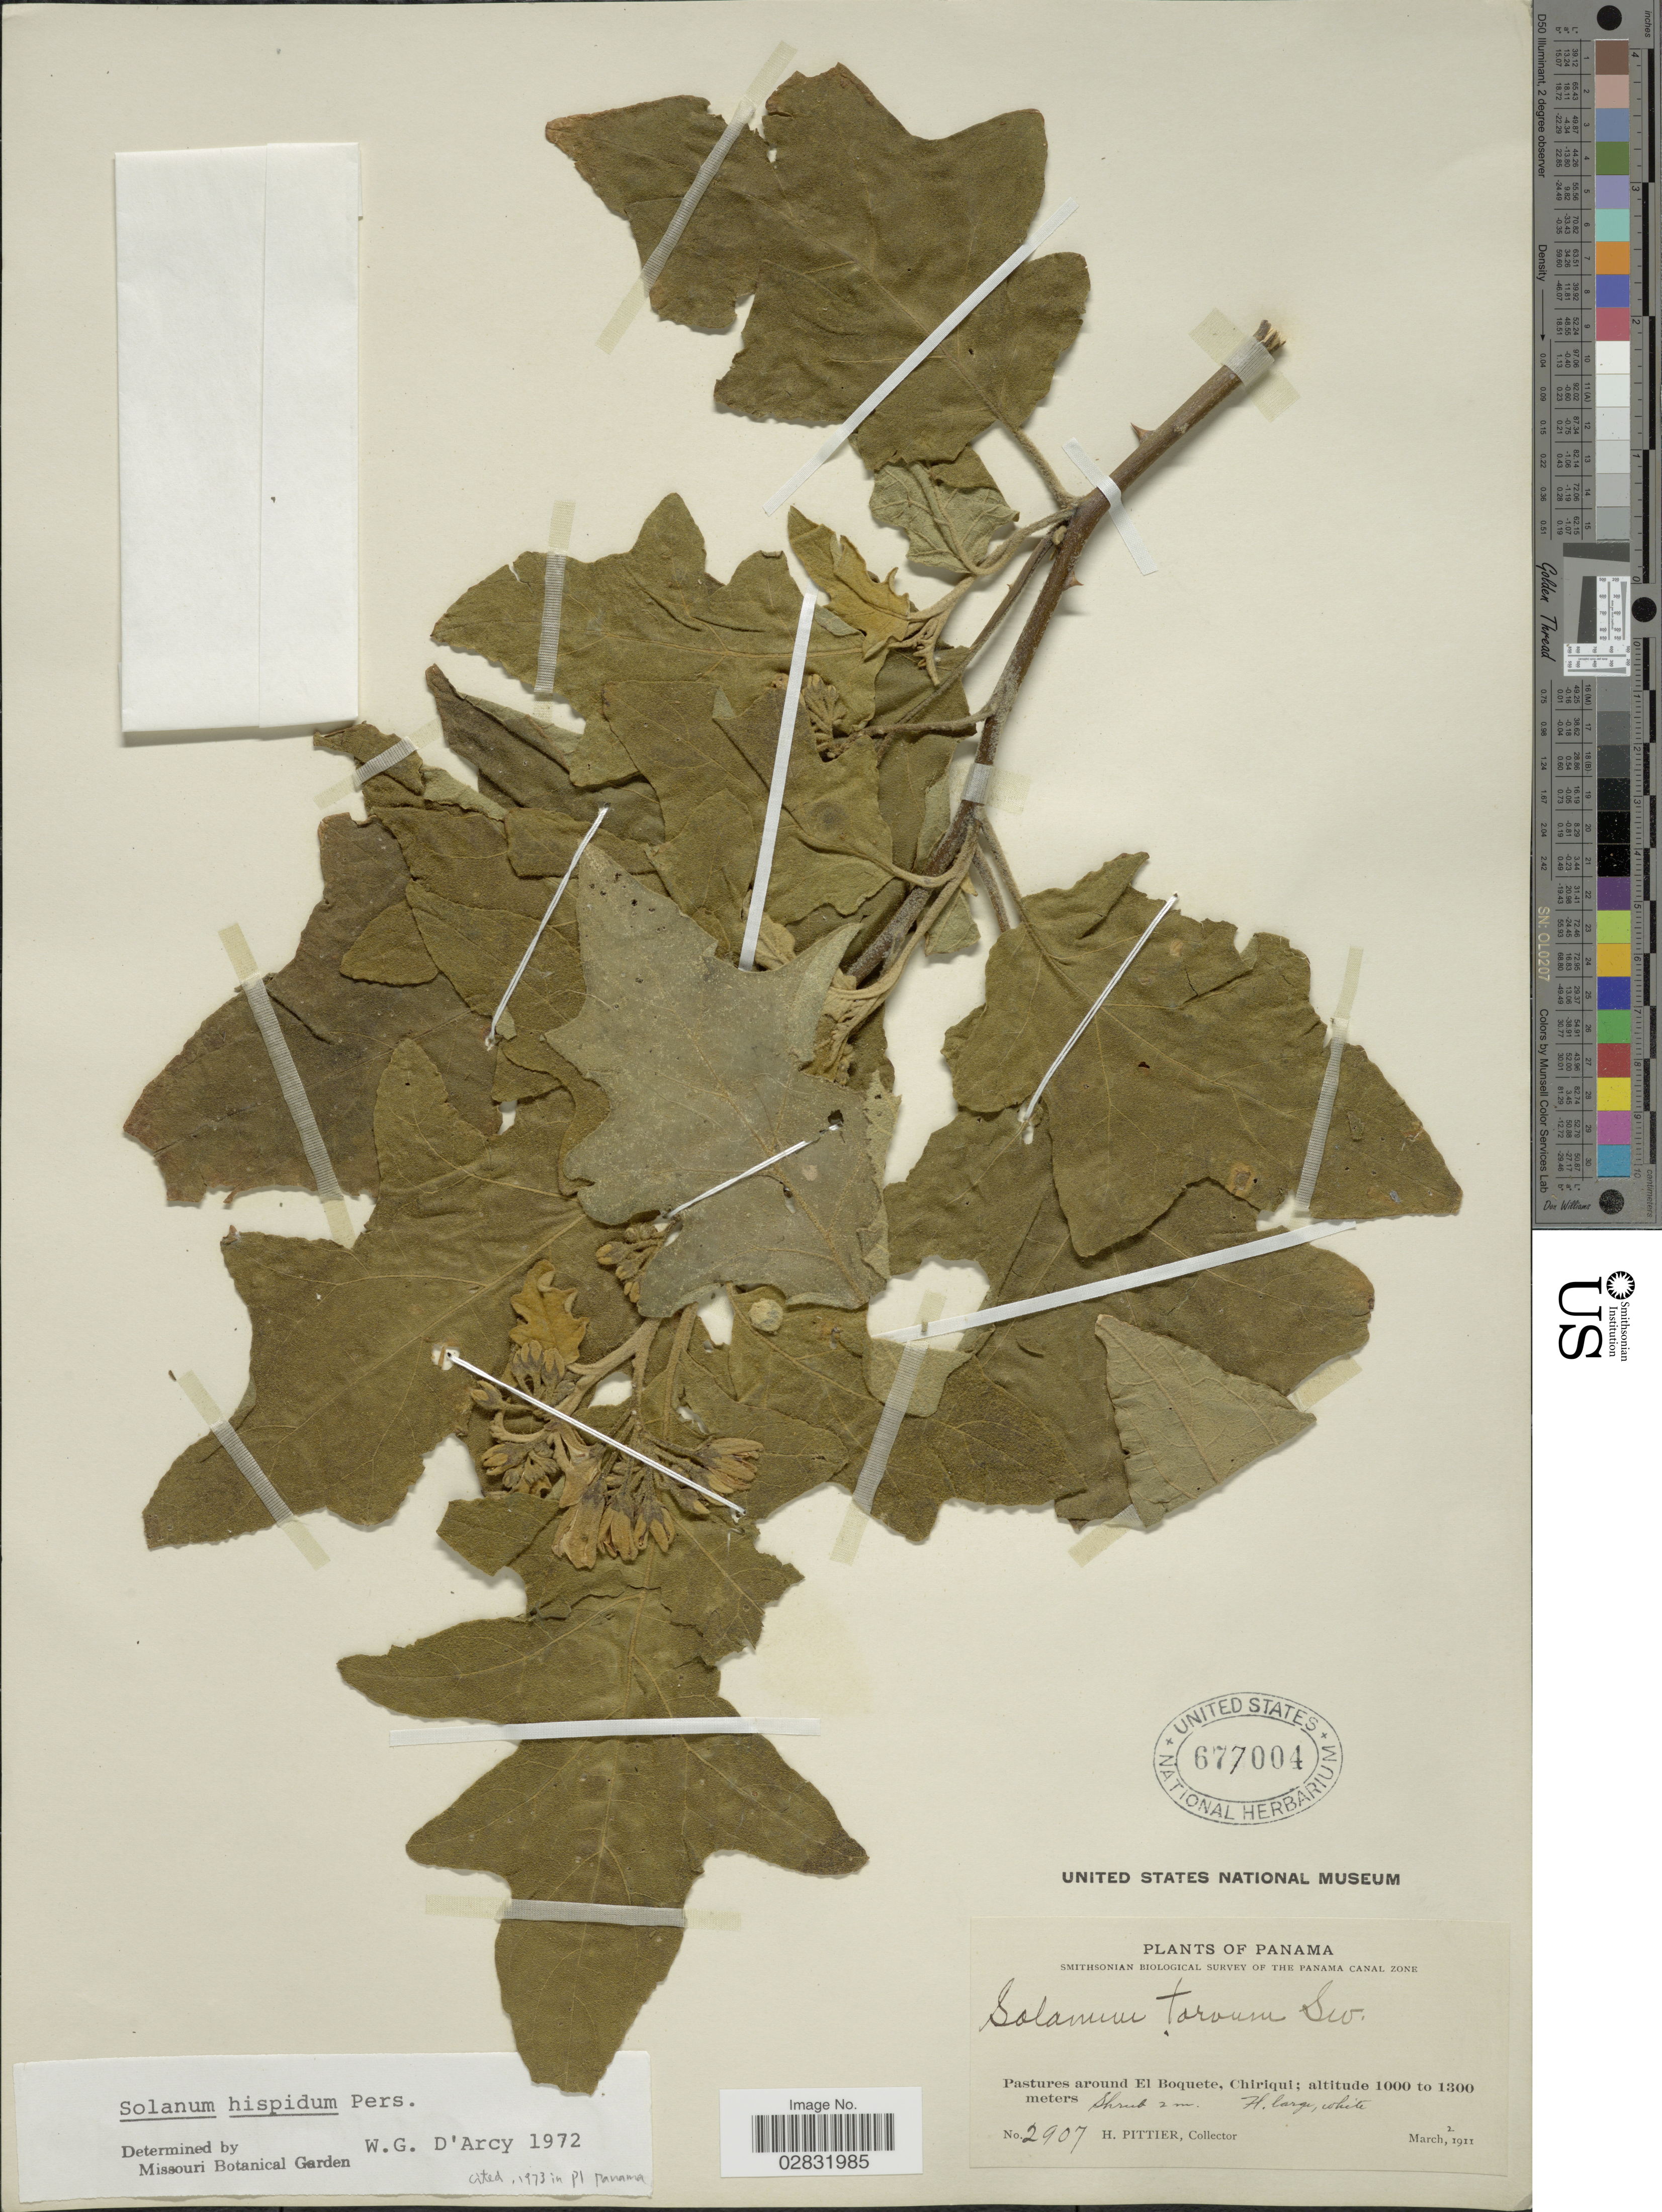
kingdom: Plantae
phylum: Tracheophyta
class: Magnoliopsida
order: Solanales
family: Solanaceae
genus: Solanum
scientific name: Solanum hispidum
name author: Pers.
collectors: H. F. Pittier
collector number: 2907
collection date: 1911-03-02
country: Panama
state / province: Chiriqui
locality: Pastures around El Boquete.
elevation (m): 1000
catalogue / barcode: US 677004